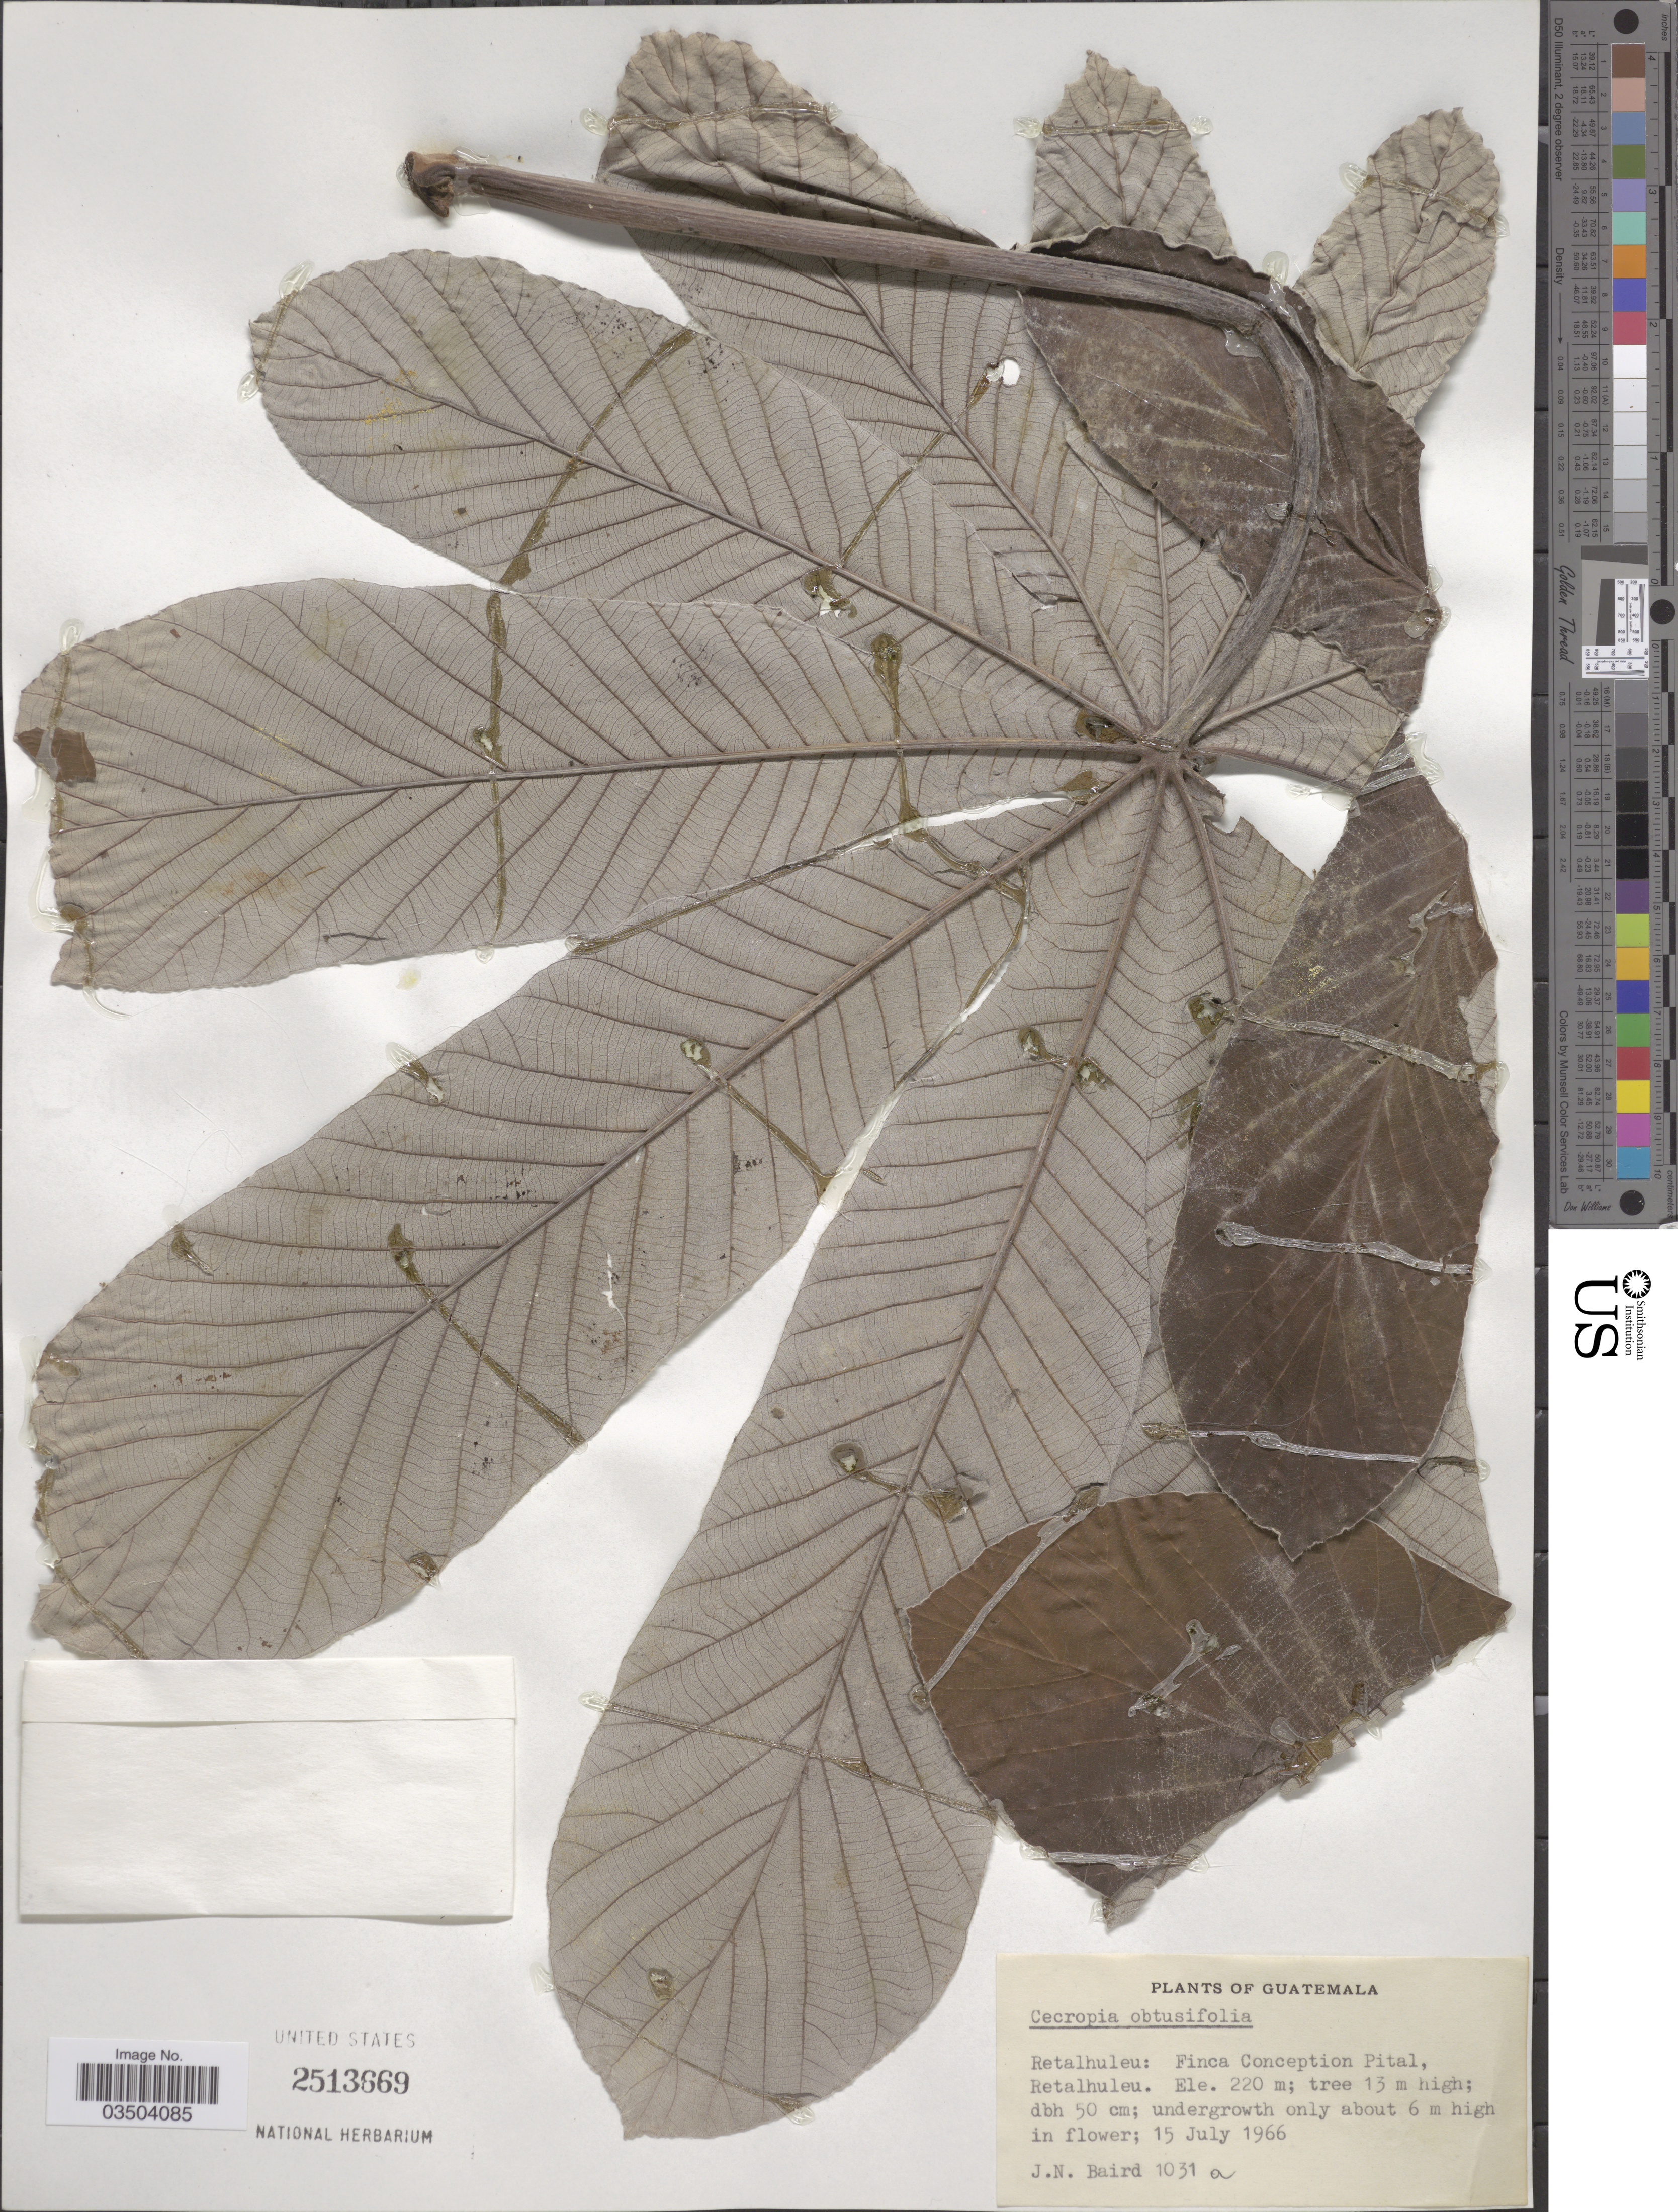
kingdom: Plantae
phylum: Tracheophyta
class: Magnoliopsida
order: Rosales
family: Urticaceae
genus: Cecropia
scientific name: Cecropia obtusifolia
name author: Bertol.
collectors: J. Baird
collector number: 1031a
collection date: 1966-07-15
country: Guatemala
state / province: Retalhuleu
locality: Finca Conception Pital, Retalhuleu.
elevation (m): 220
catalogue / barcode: US 2513669